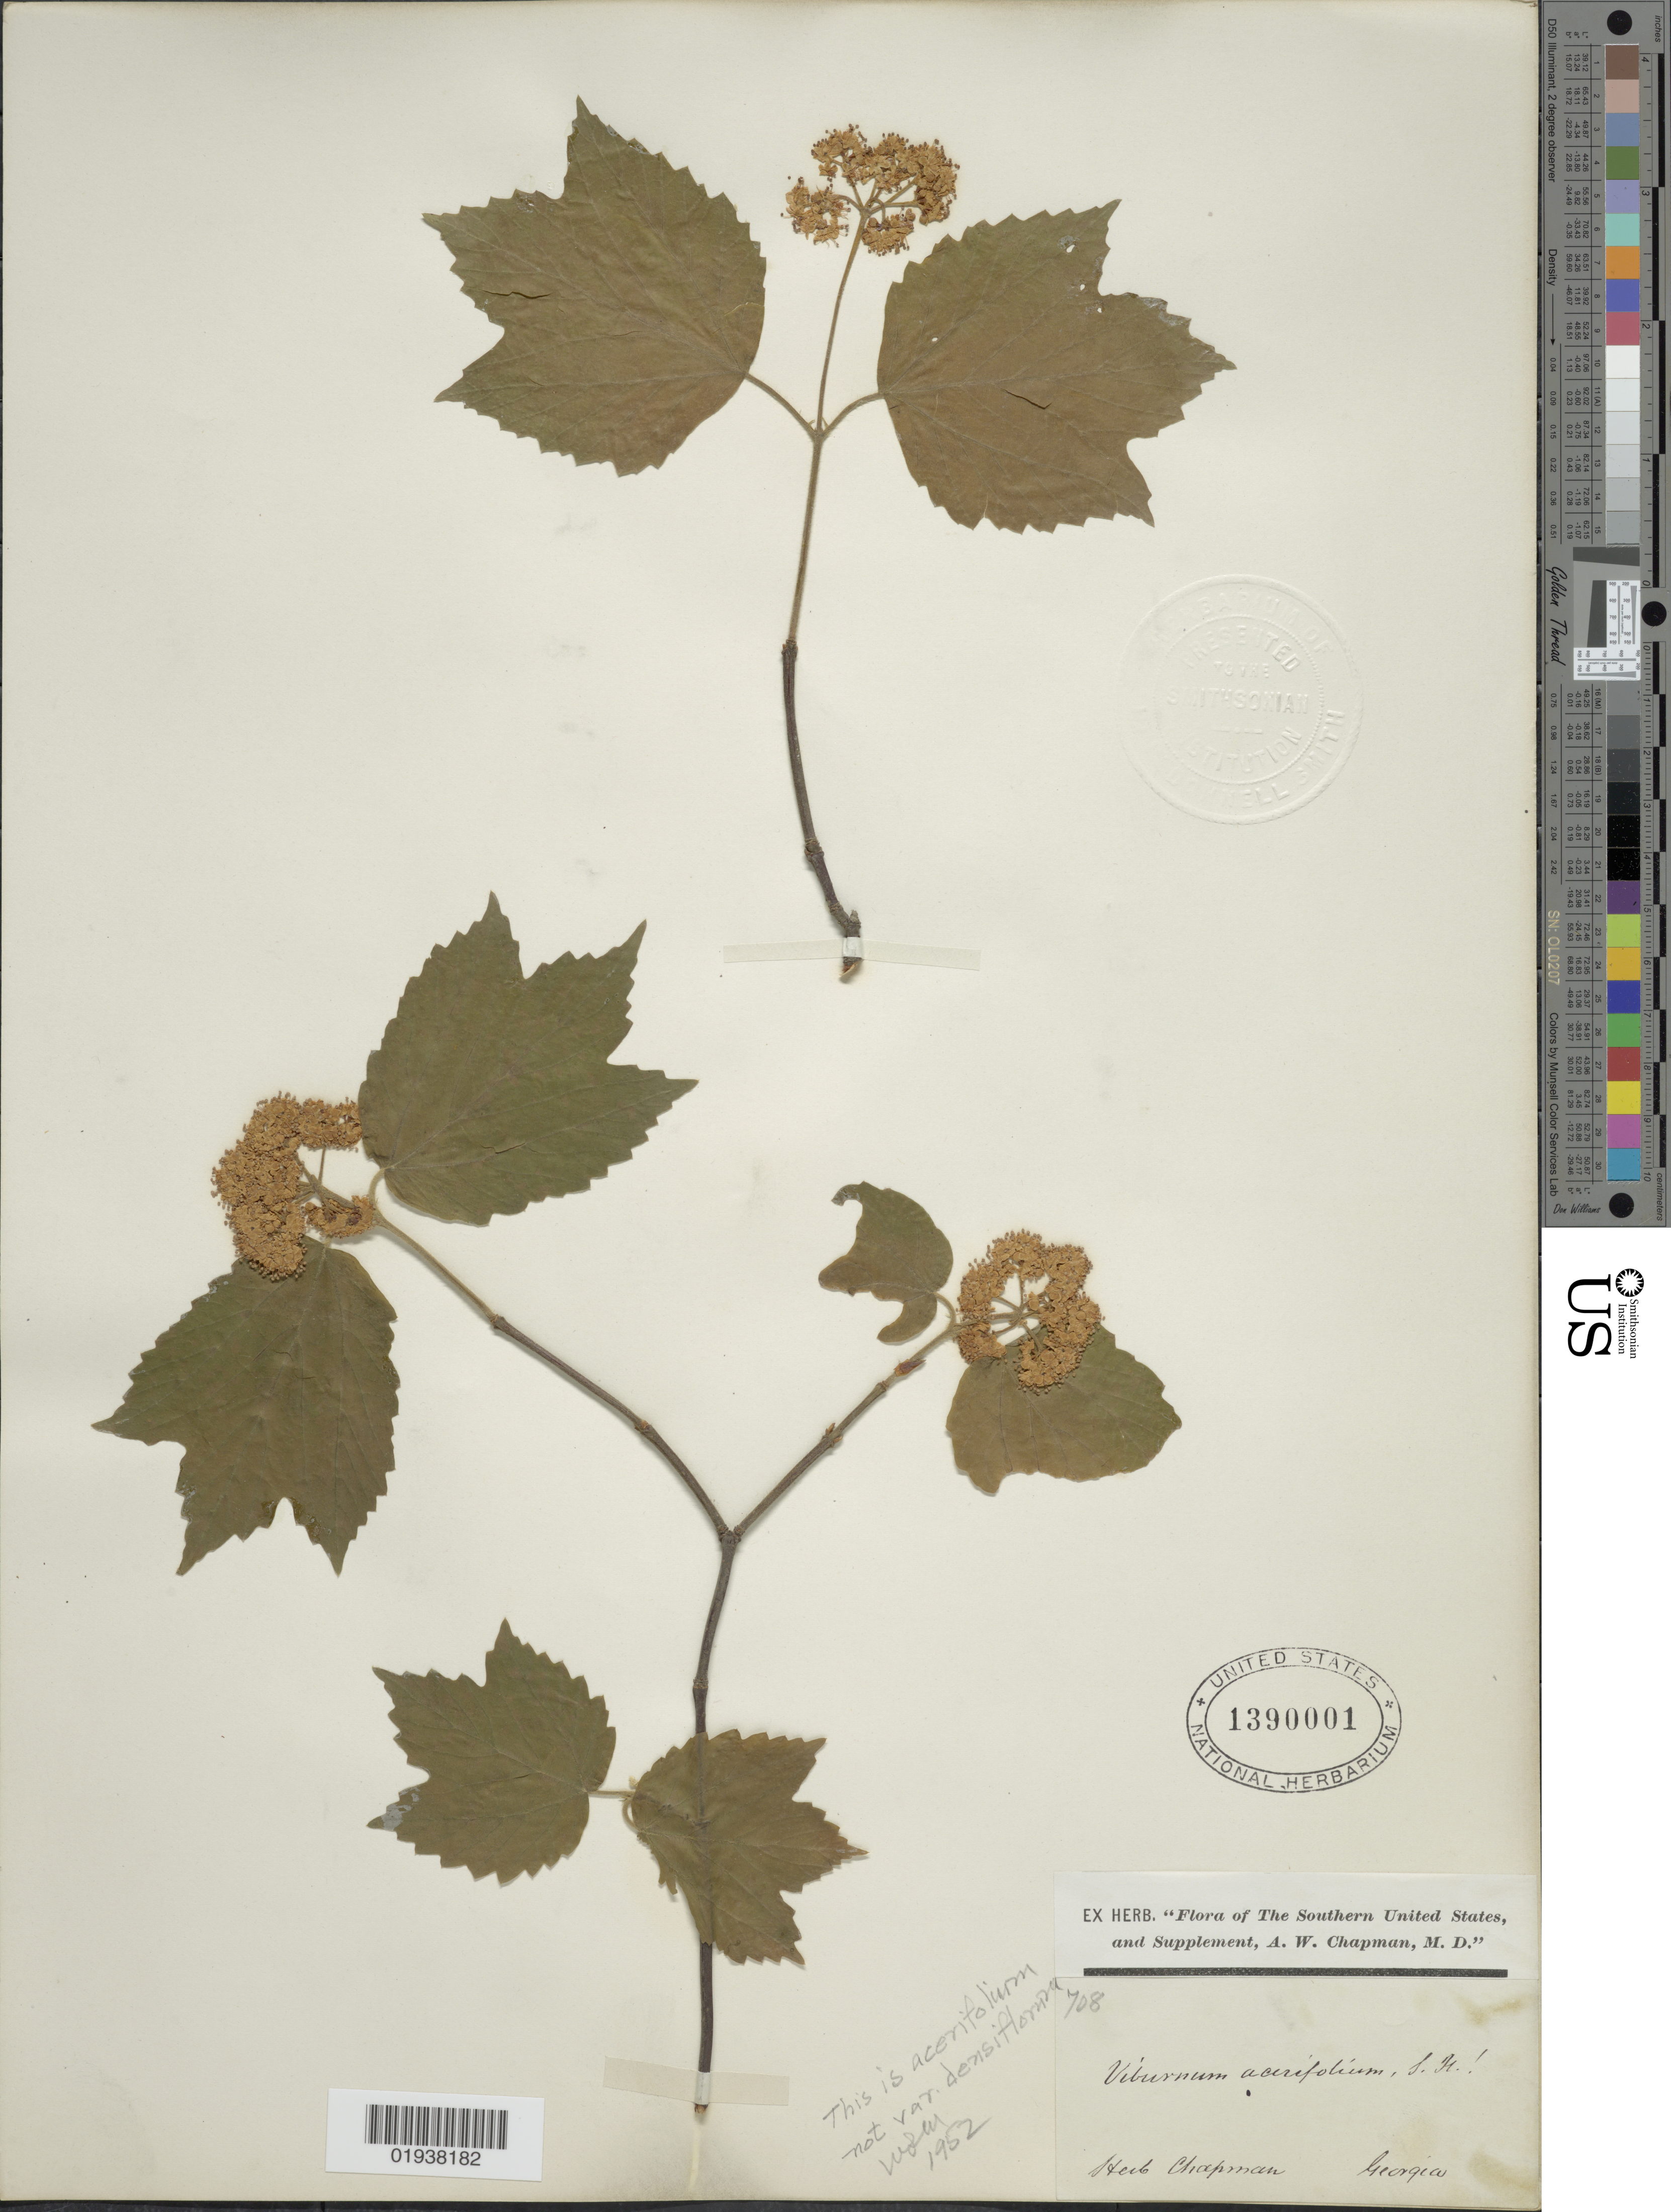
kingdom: Plantae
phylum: Tracheophyta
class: Magnoliopsida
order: Dipsacales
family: Viburnaceae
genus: Viburnum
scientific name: Viburnum acerifolium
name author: L.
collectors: ex herb. A.W. Chapman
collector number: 708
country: United States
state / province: Georgia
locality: Southern United States.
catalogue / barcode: US 1390001